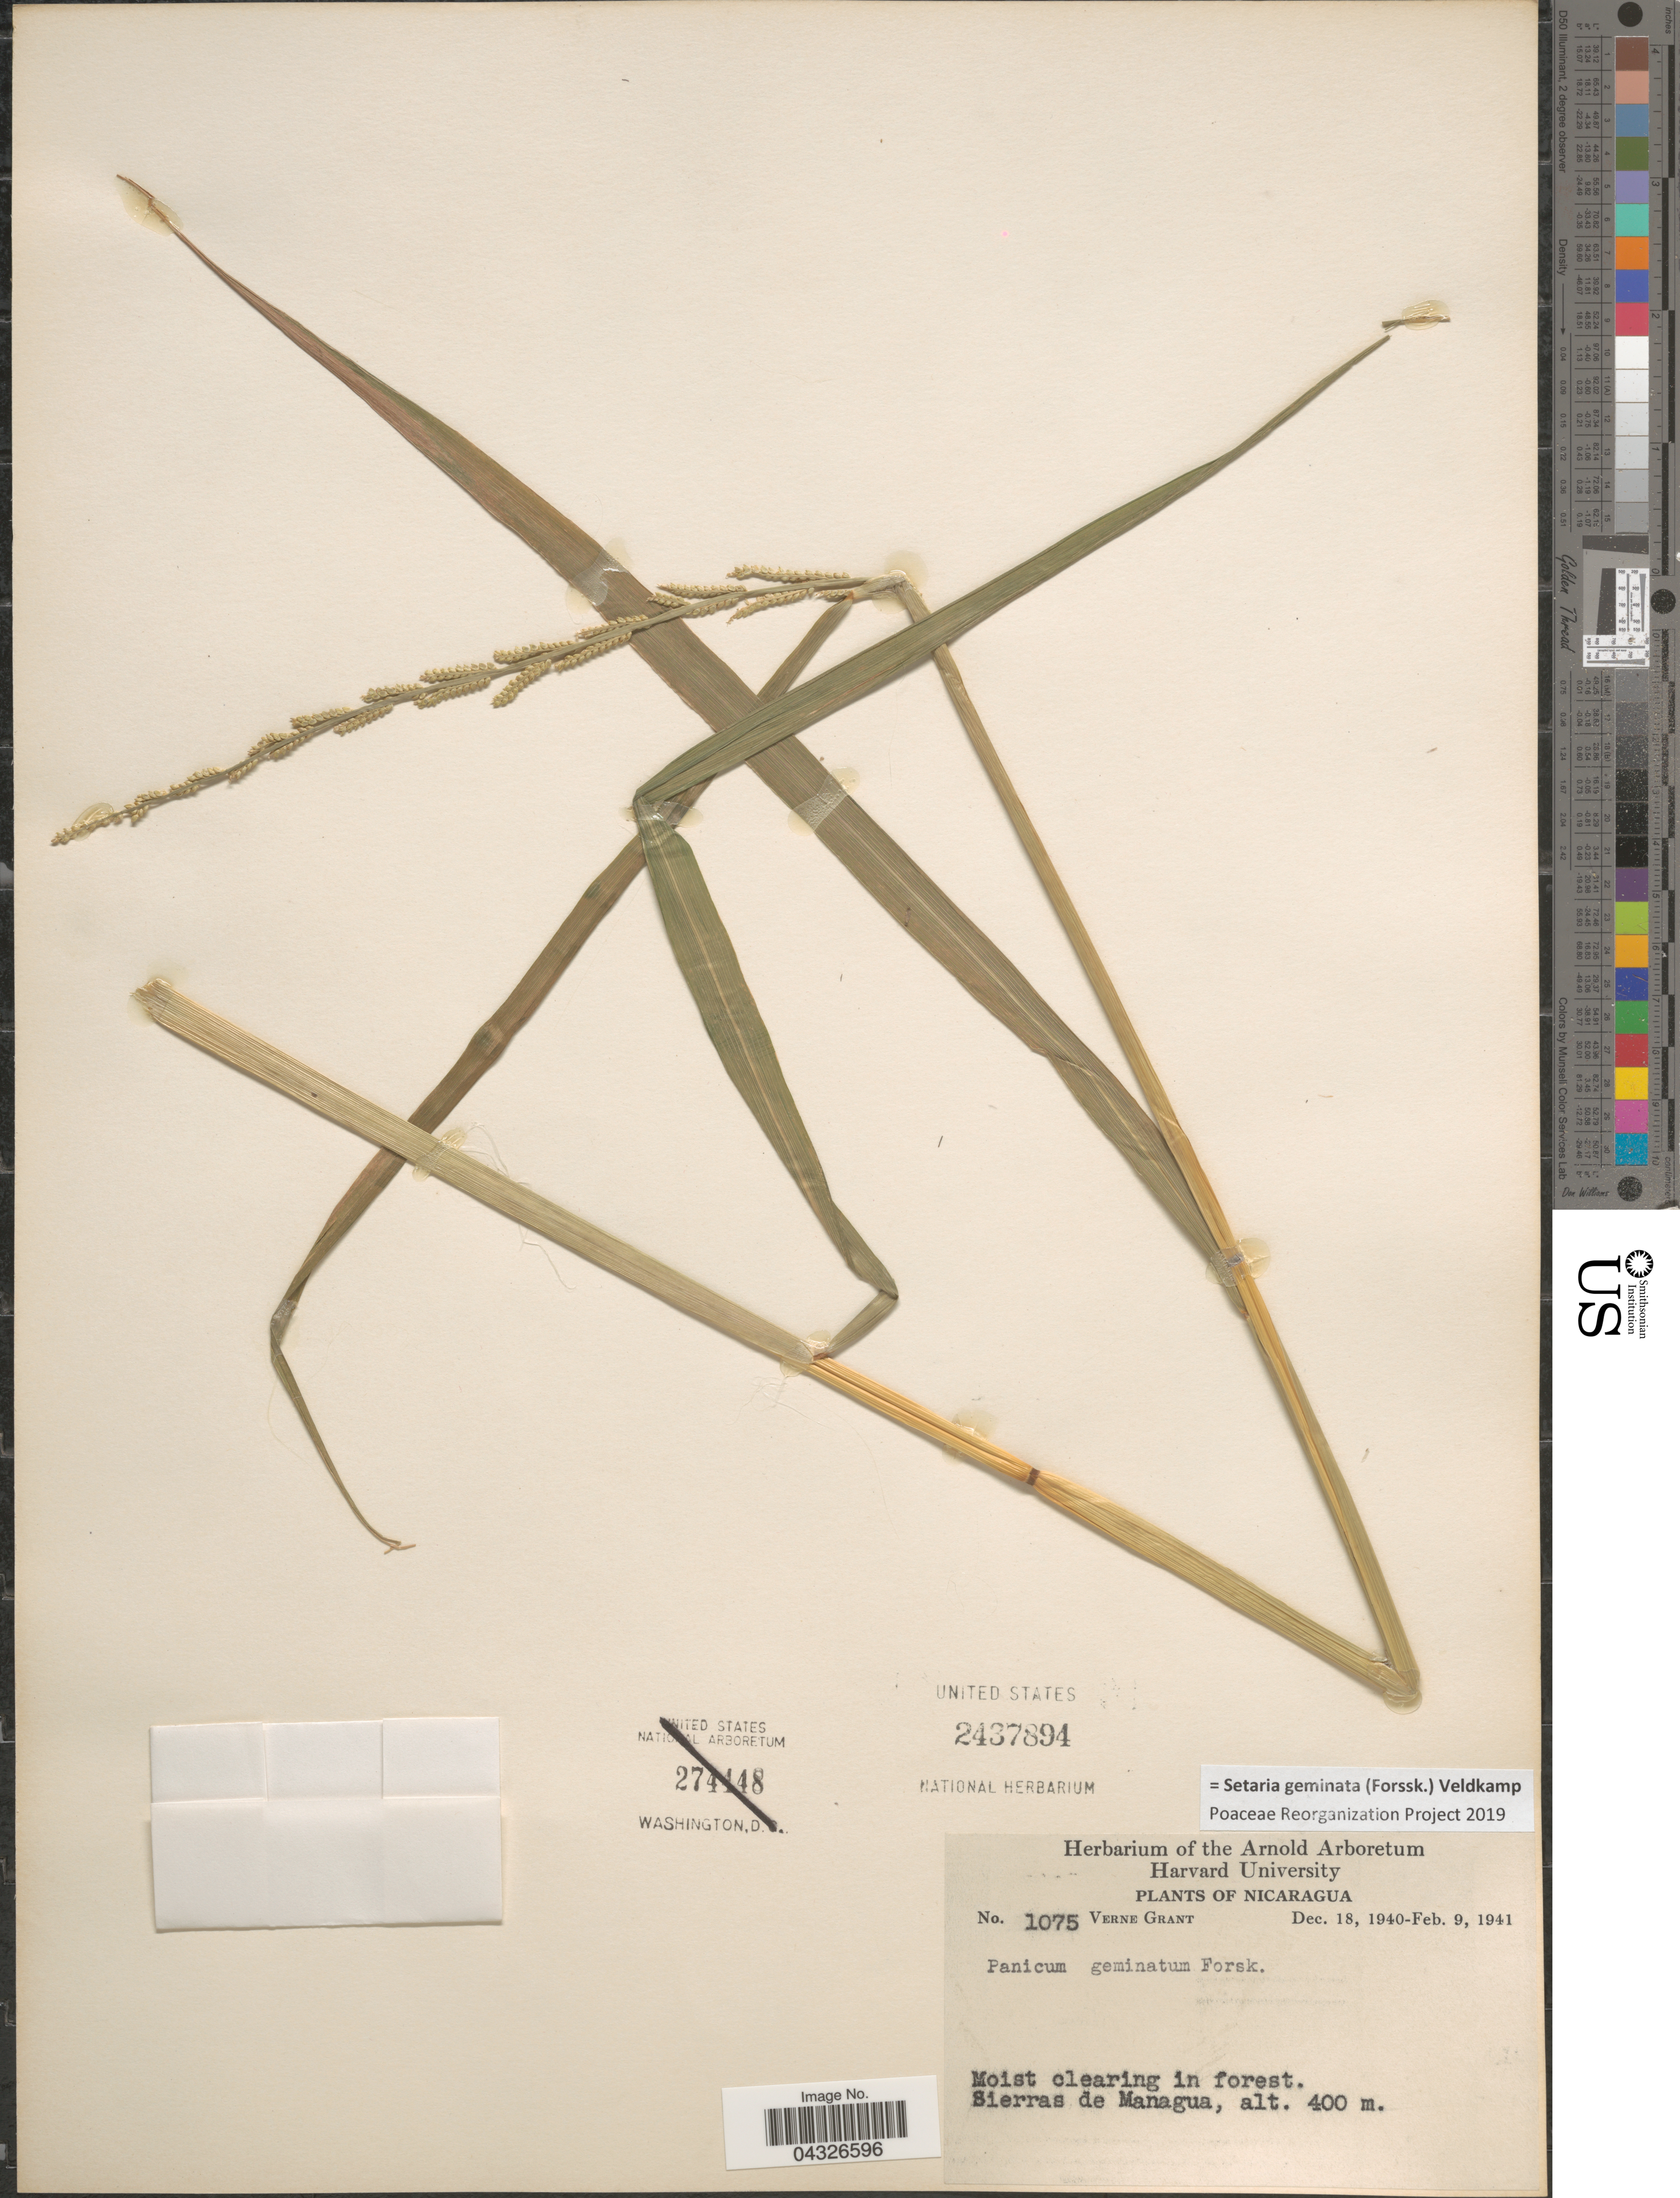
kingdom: Plantae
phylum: Tracheophyta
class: Liliopsida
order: Poales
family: Poaceae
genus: Setaria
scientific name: Setaria geminata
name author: (Forssk.) Veldkamp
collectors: V. Grant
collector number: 1075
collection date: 1940-12-18/1941-02-09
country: Nicaragua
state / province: Managua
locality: Moist clearing in forest. Sierras de Managua.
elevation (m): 400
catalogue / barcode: US 2437894